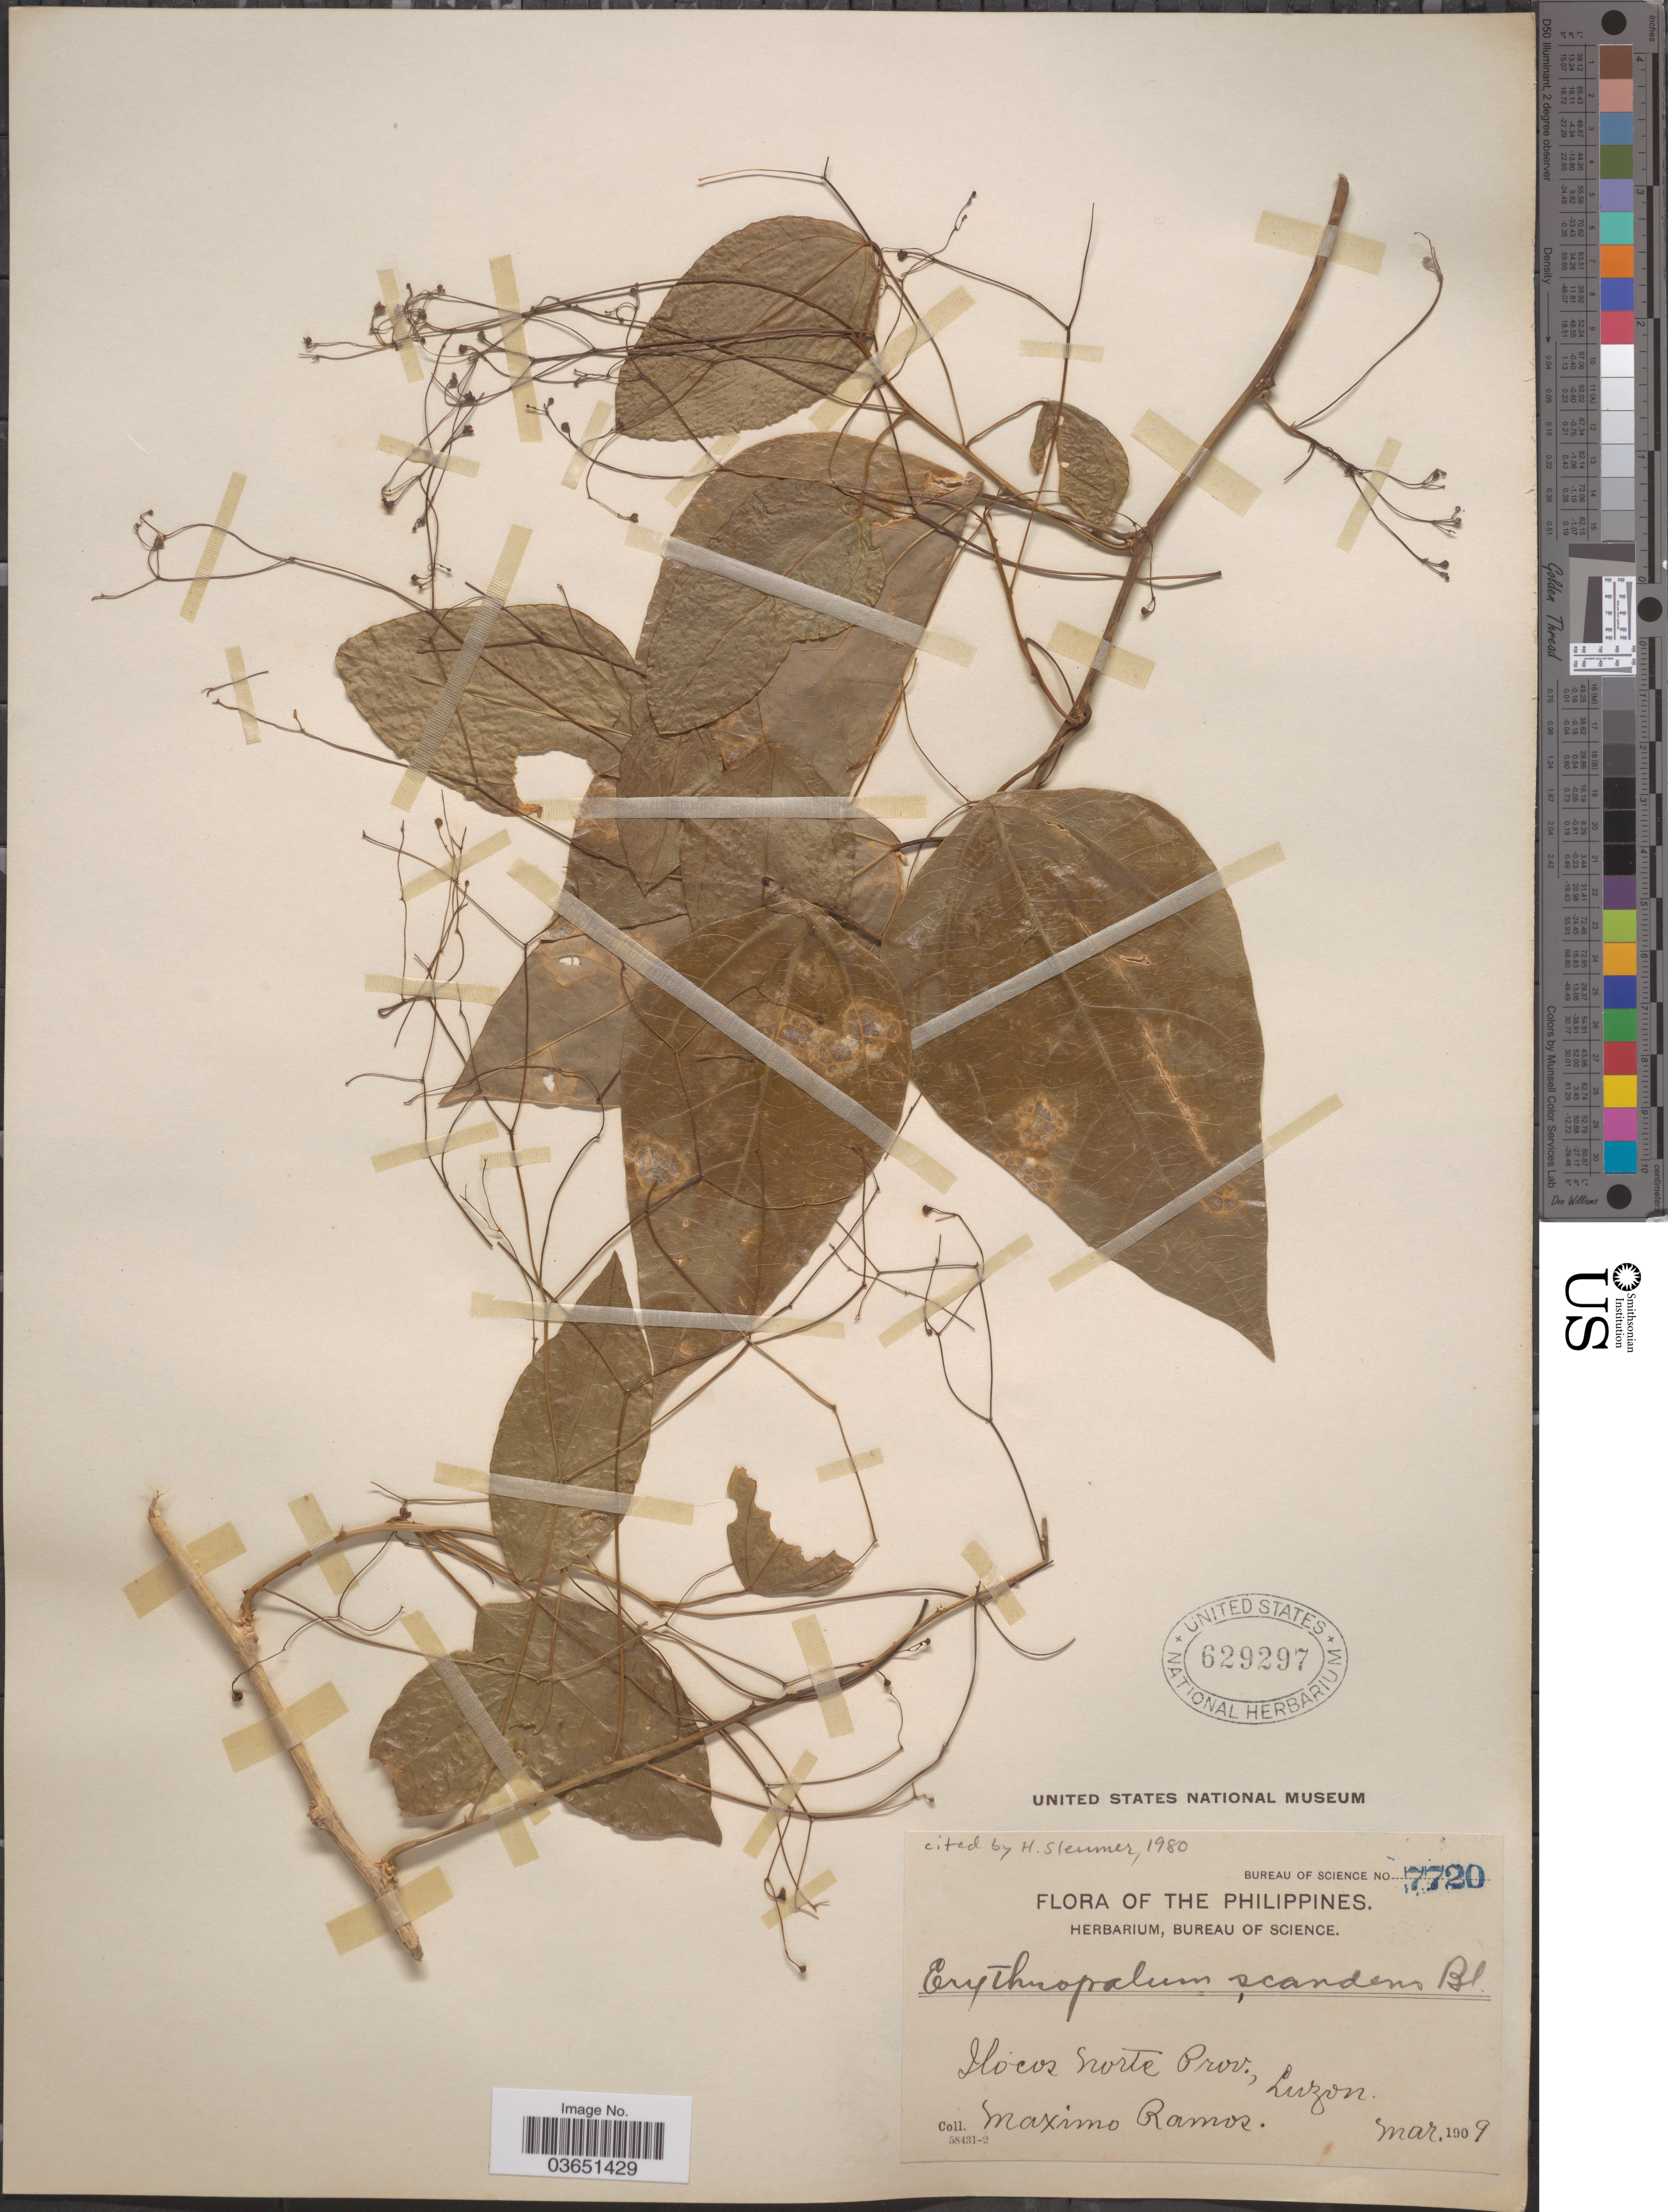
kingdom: Plantae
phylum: Tracheophyta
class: Magnoliopsida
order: Santalales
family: Erythropalaceae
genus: Erythropalum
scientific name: Erythropalum scandens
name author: Blume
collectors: M. Ramos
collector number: Bureau of Science 7720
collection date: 1909-03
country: Philippines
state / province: Ilocos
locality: Ilocos Norte Prov., Luzon.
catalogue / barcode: US 629297